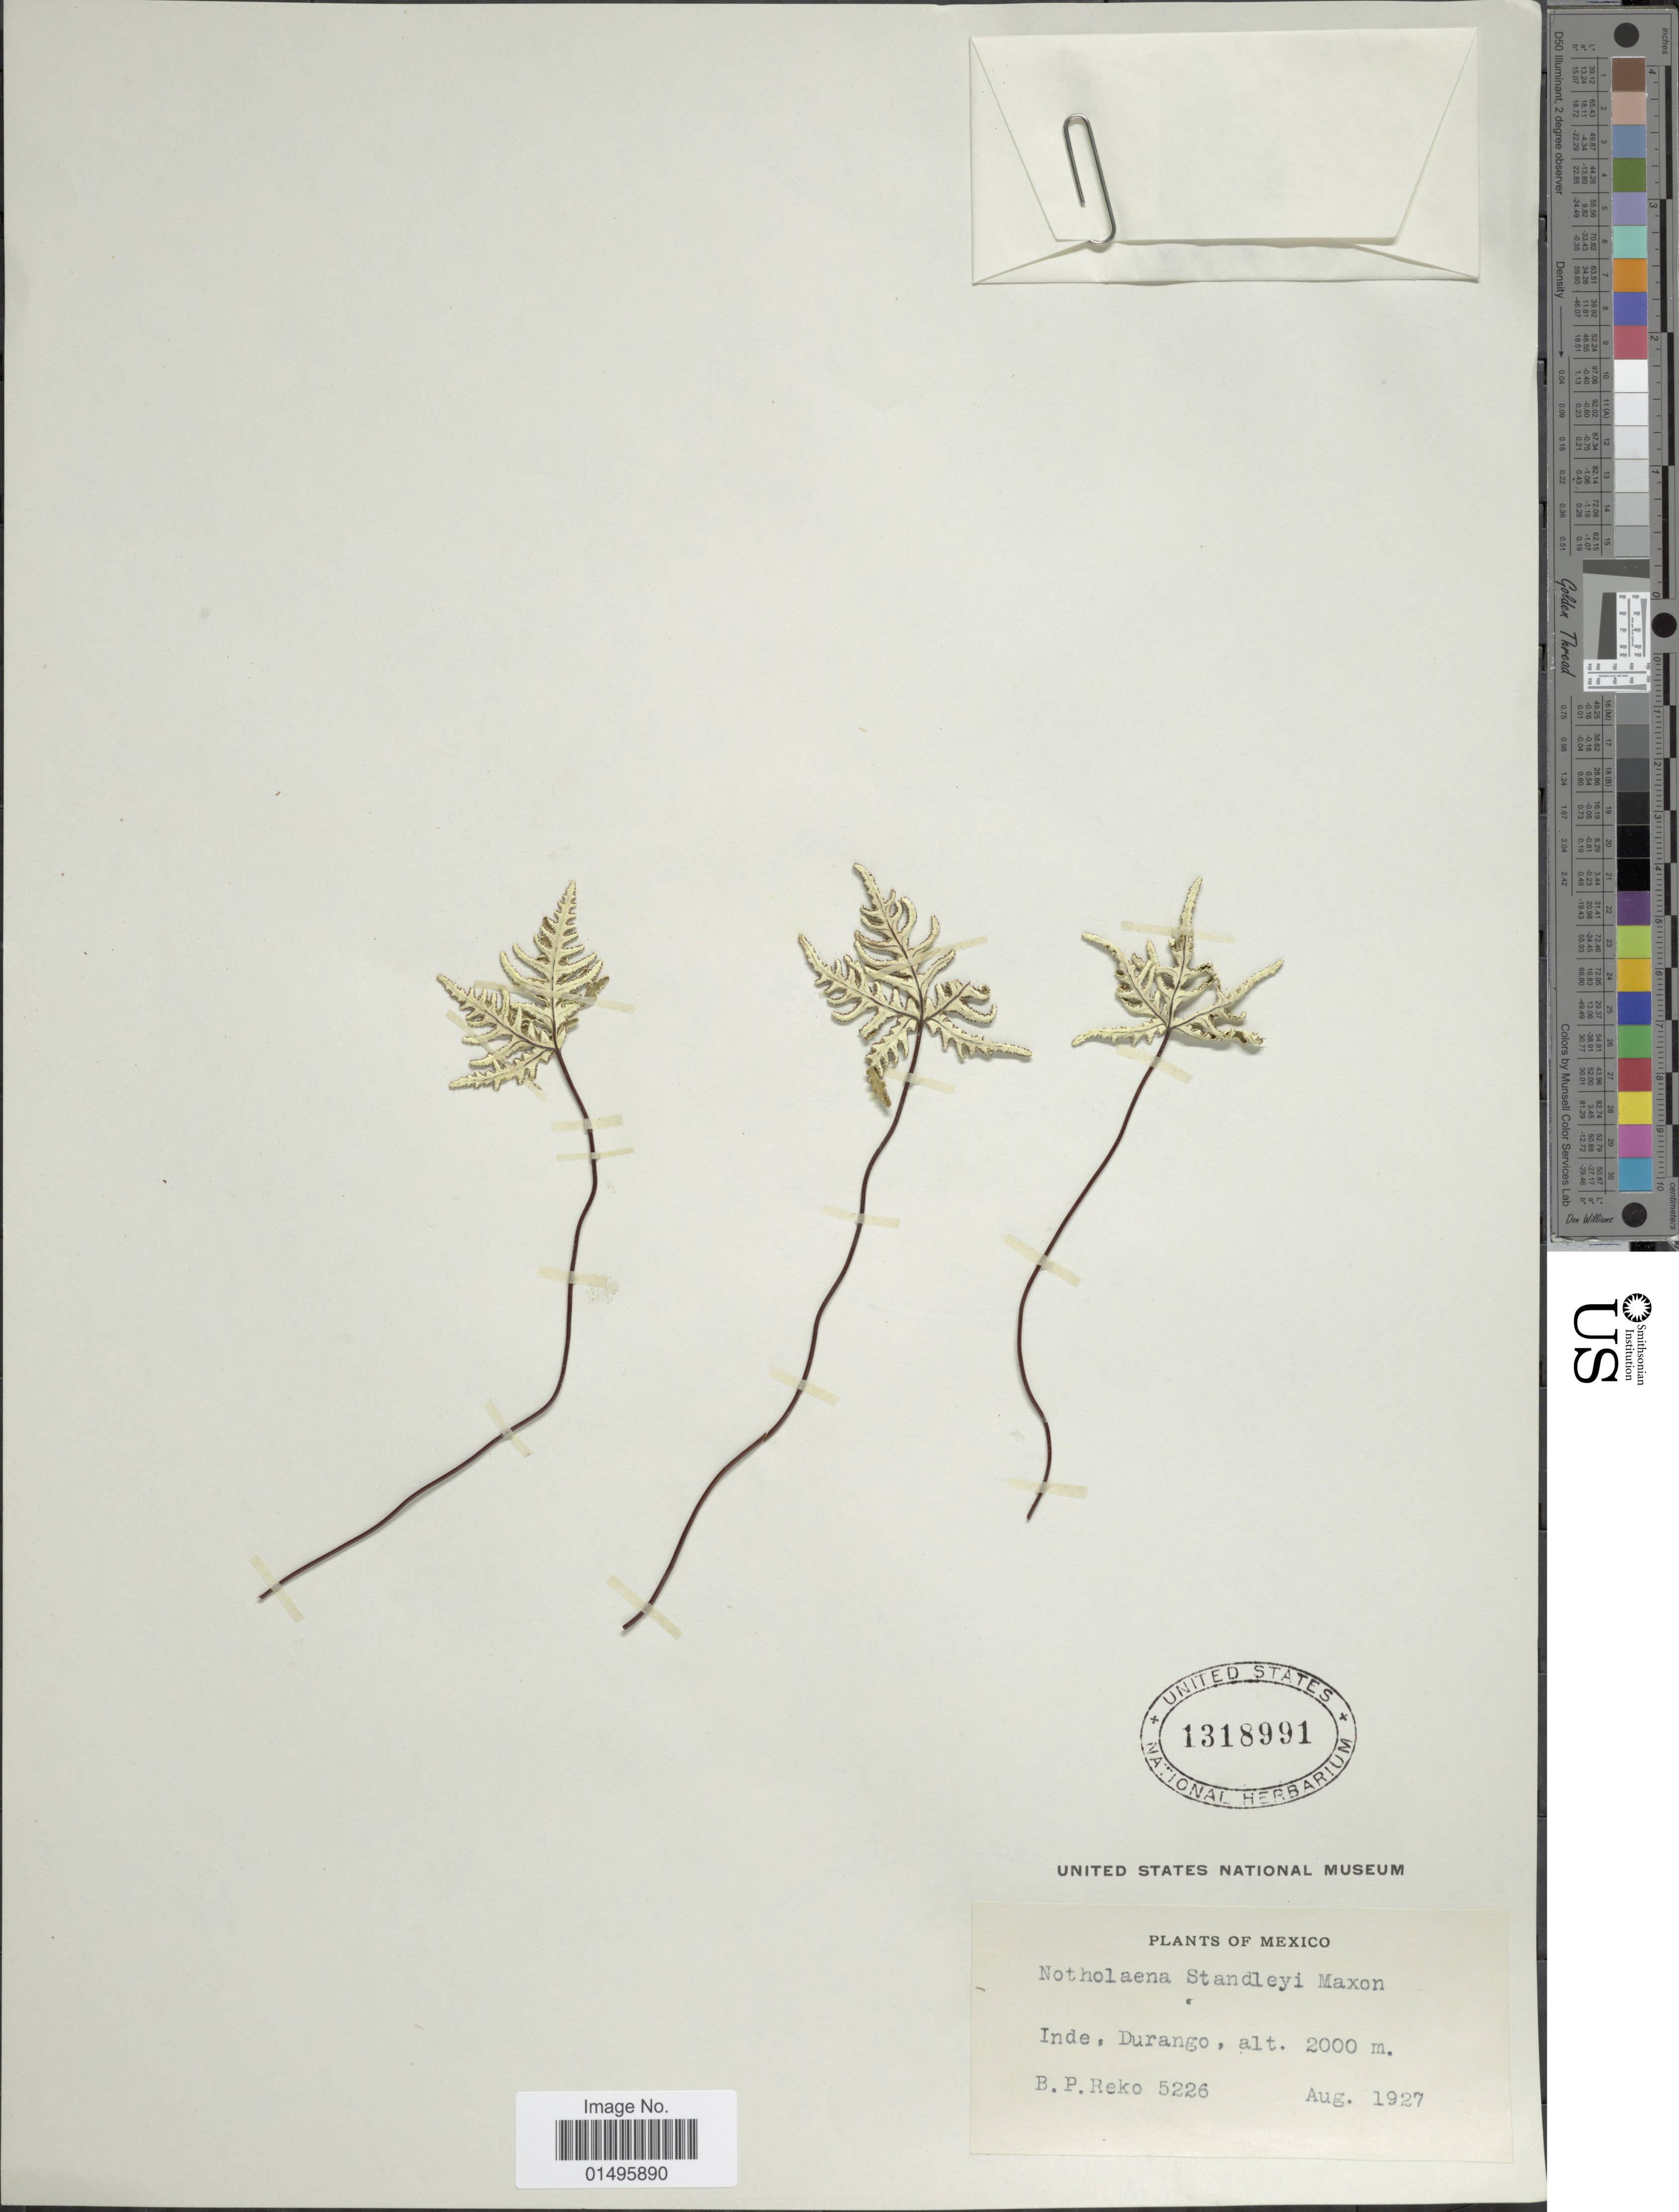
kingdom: Plantae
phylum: Tracheophyta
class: Polypodiopsida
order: Polypodiales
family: Pteridaceae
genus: Notholaena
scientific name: Notholaena standleyi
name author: Maxon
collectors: B. P. Reko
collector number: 5226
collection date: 1927-08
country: Mexico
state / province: Durango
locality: Mexico, Inde. Durango.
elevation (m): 2000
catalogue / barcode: US 1318991